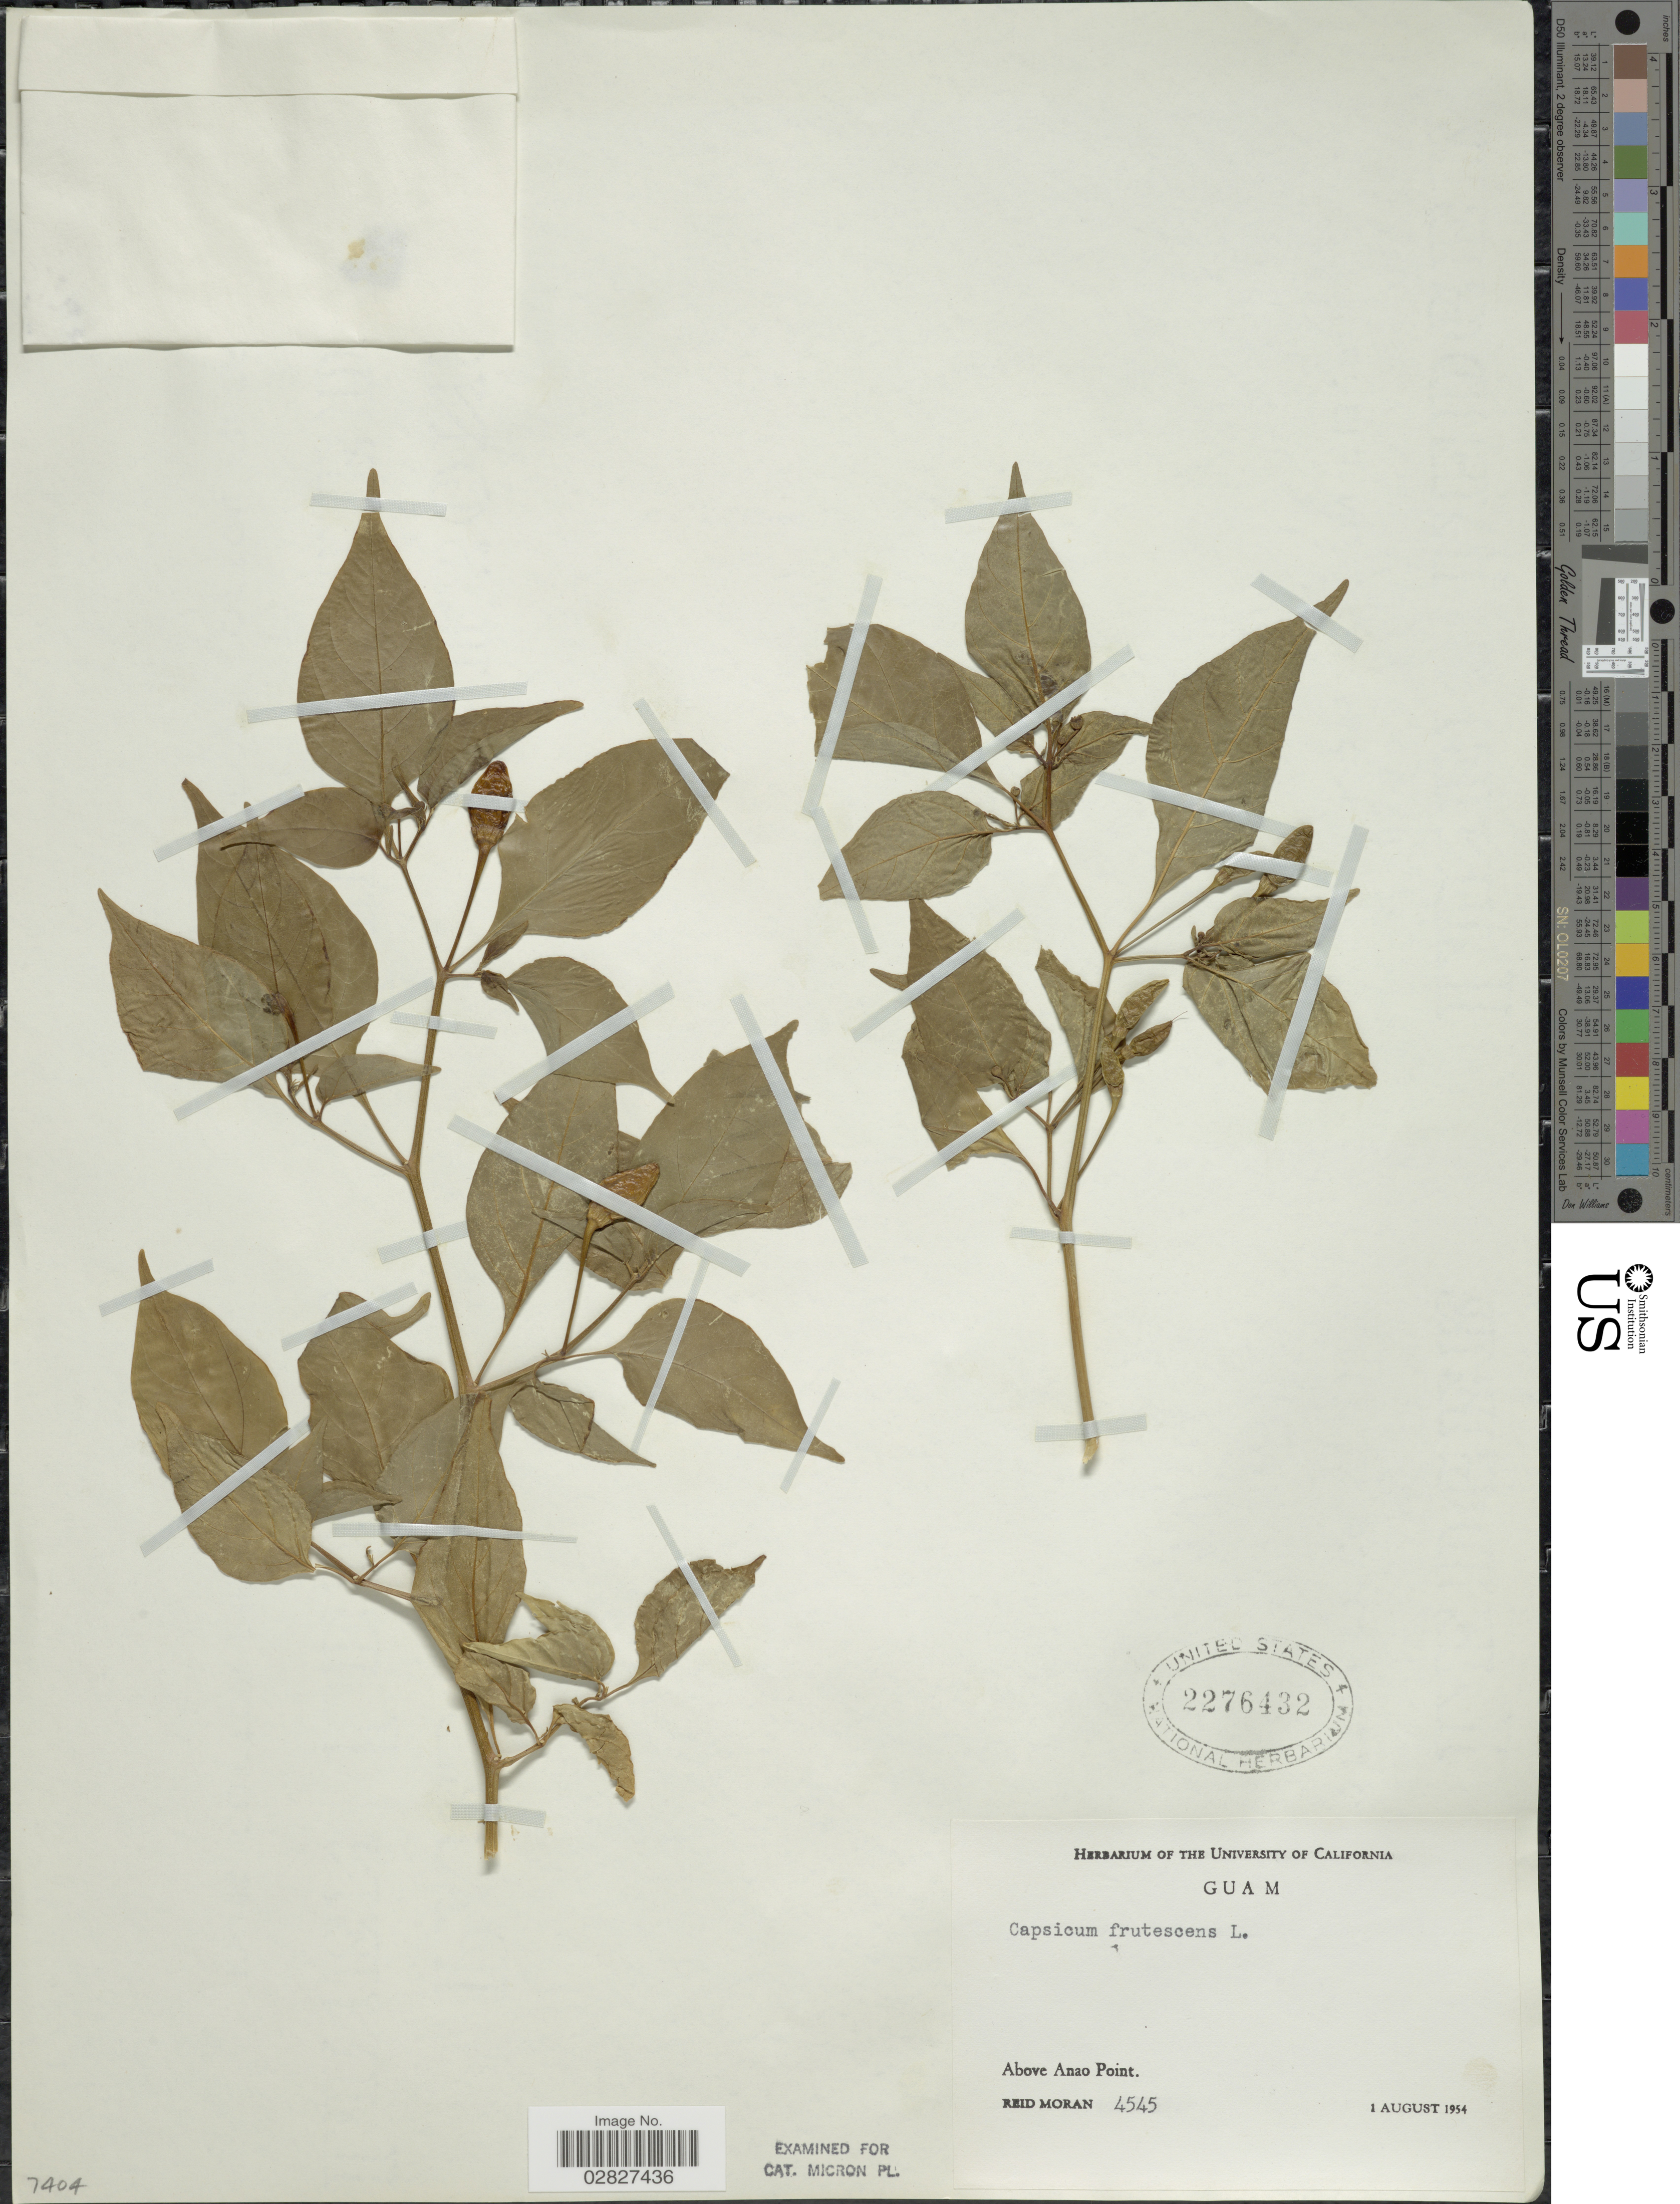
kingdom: Plantae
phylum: Tracheophyta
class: Magnoliopsida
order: Solanales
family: Solanaceae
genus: Capsicum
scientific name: Capsicum frutescens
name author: L.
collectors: R. V. Moran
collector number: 4545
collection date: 1954-08-01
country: Guam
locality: Above Anao Point.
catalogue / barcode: US 2276432